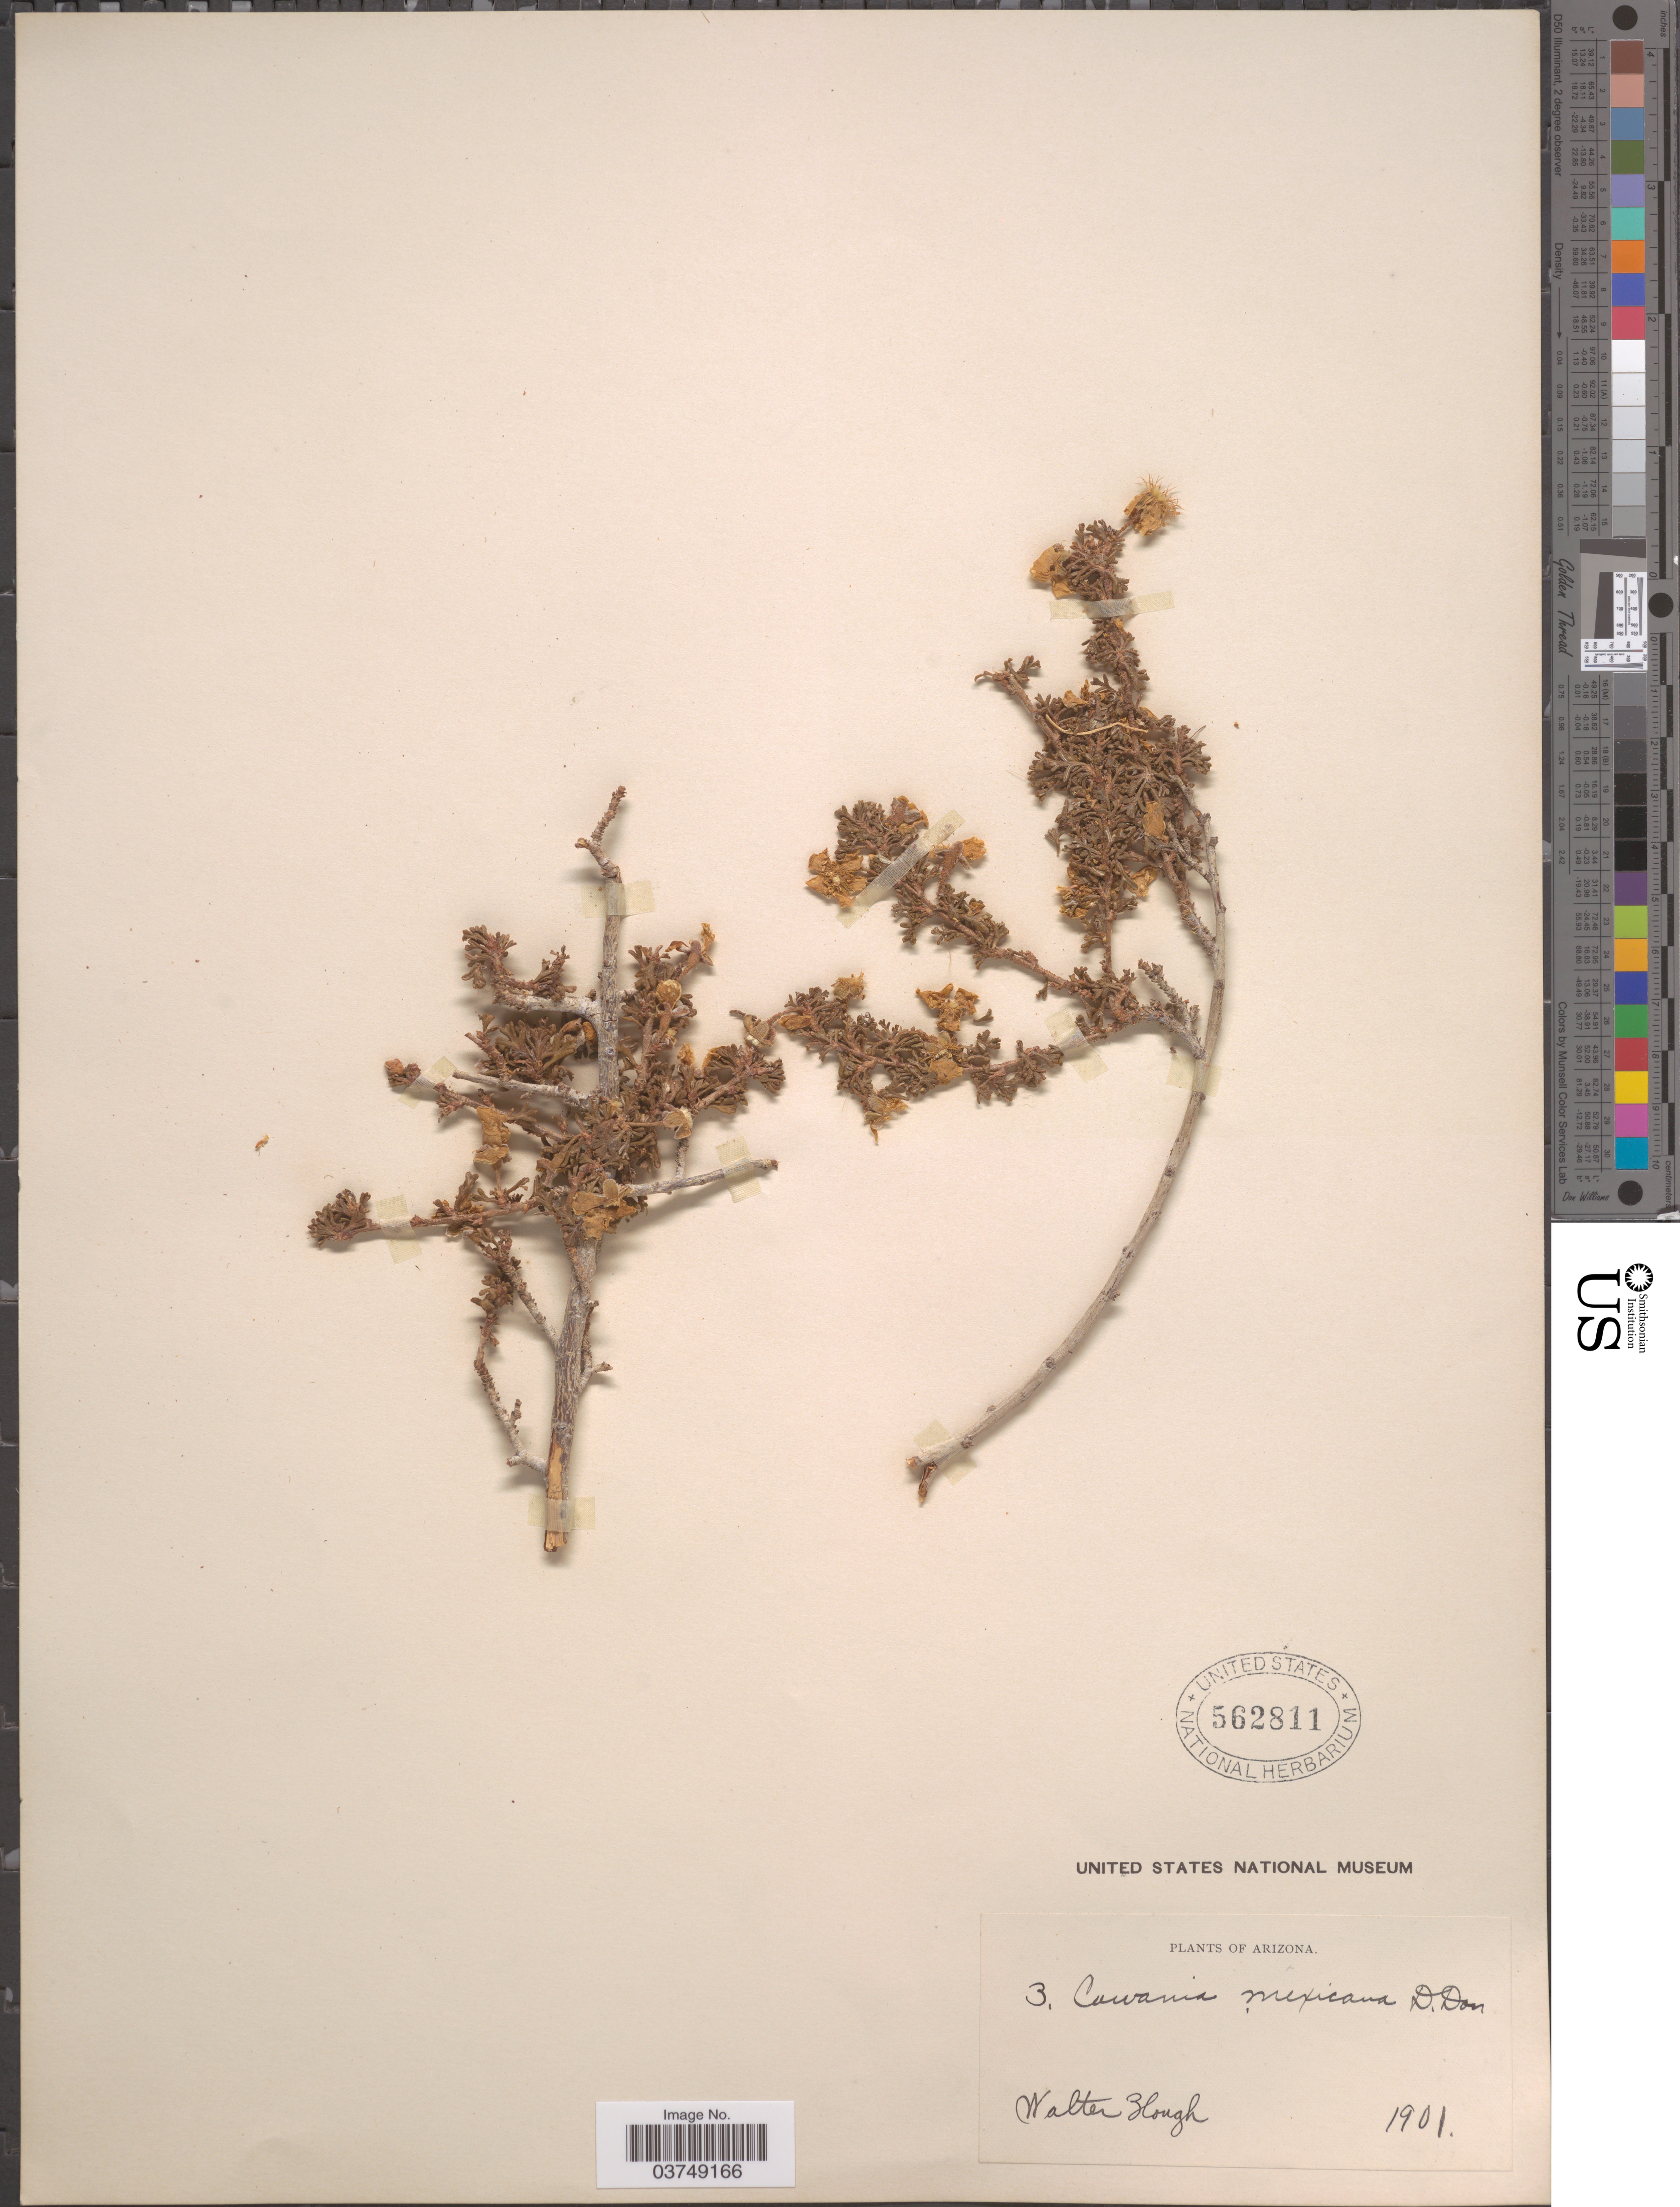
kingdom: Plantae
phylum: Tracheophyta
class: Magnoliopsida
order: Rosales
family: Rosaceae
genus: Purshia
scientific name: Purshia stansburyana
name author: (Torr.) Henrickson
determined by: Strong, Mark T., (BOT), Smithsonian Institution - National Museum of Natural History (UNITED STATES)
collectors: W. Hough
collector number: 3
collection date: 1901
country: United States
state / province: Arizona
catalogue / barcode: US 562811